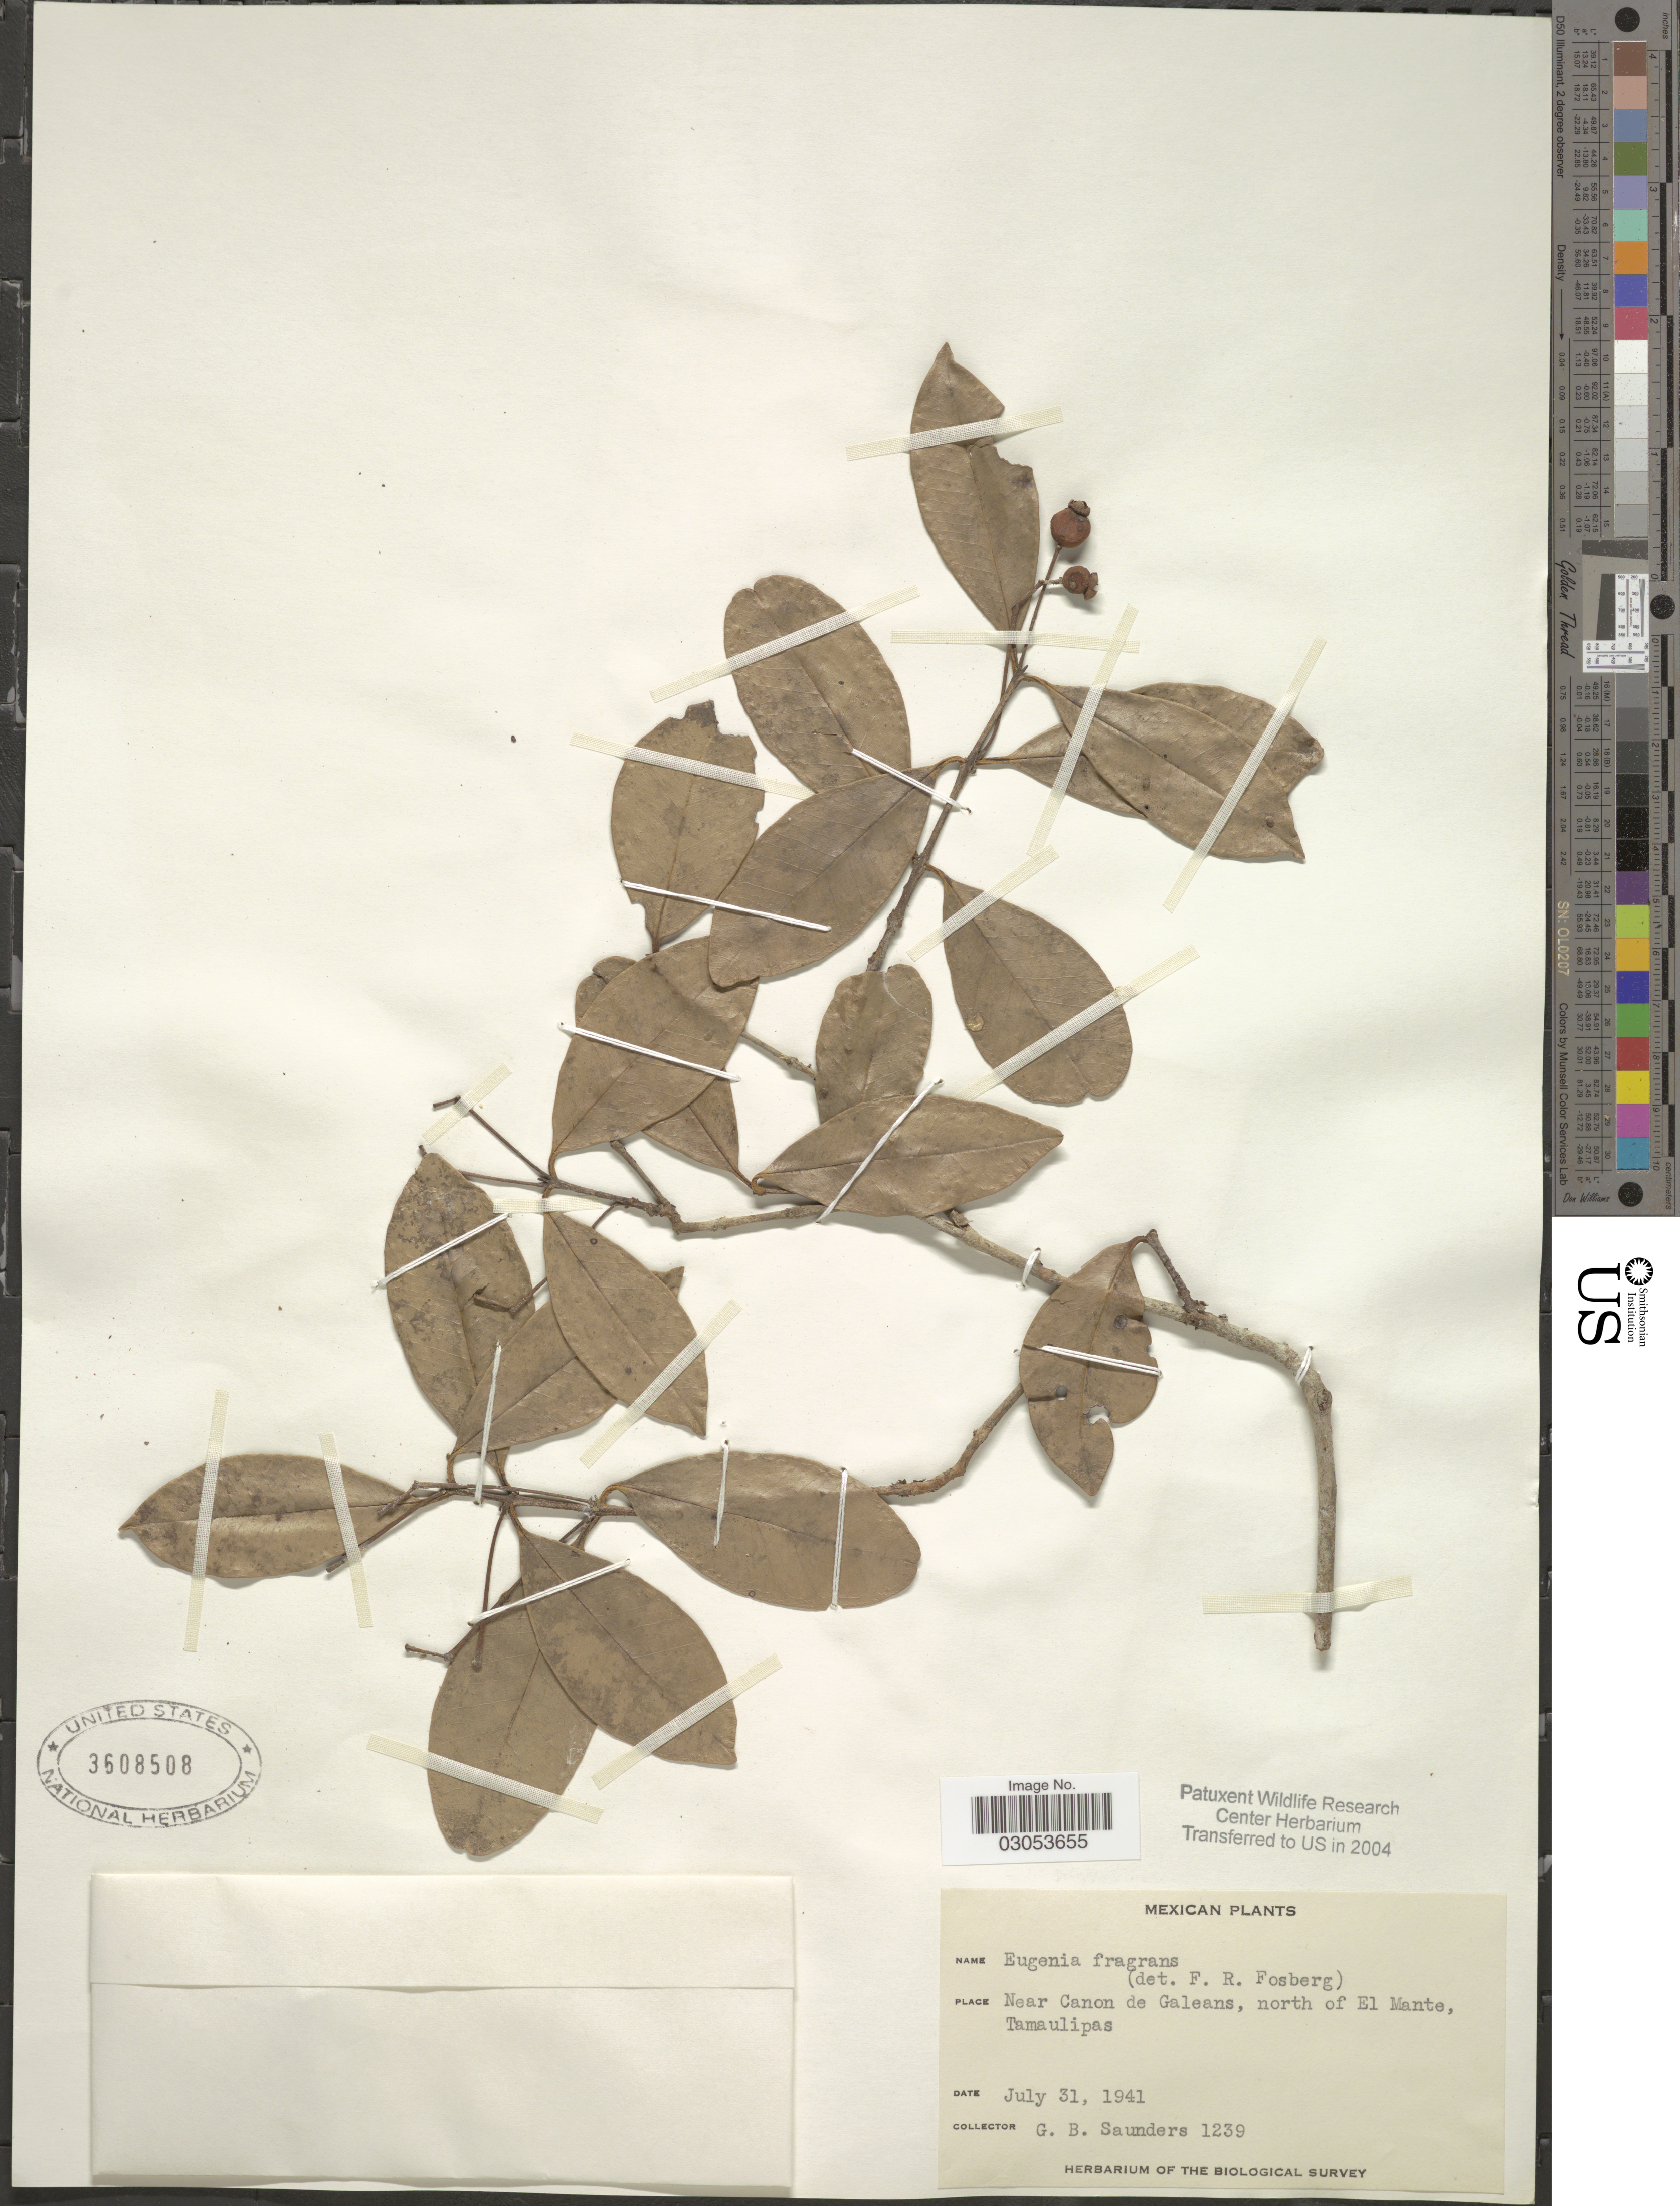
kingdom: Plantae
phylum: Tracheophyta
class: Magnoliopsida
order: Myrtales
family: Myrtaceae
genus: Eugenia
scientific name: Eugenia fragrans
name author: (Sw.) Willd.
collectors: G. B. Saunders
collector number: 1239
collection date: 1941-07-31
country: Mexico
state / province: Tamaulipas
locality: Near Canon de Galeans, north of El Mante.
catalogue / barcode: US 3608508